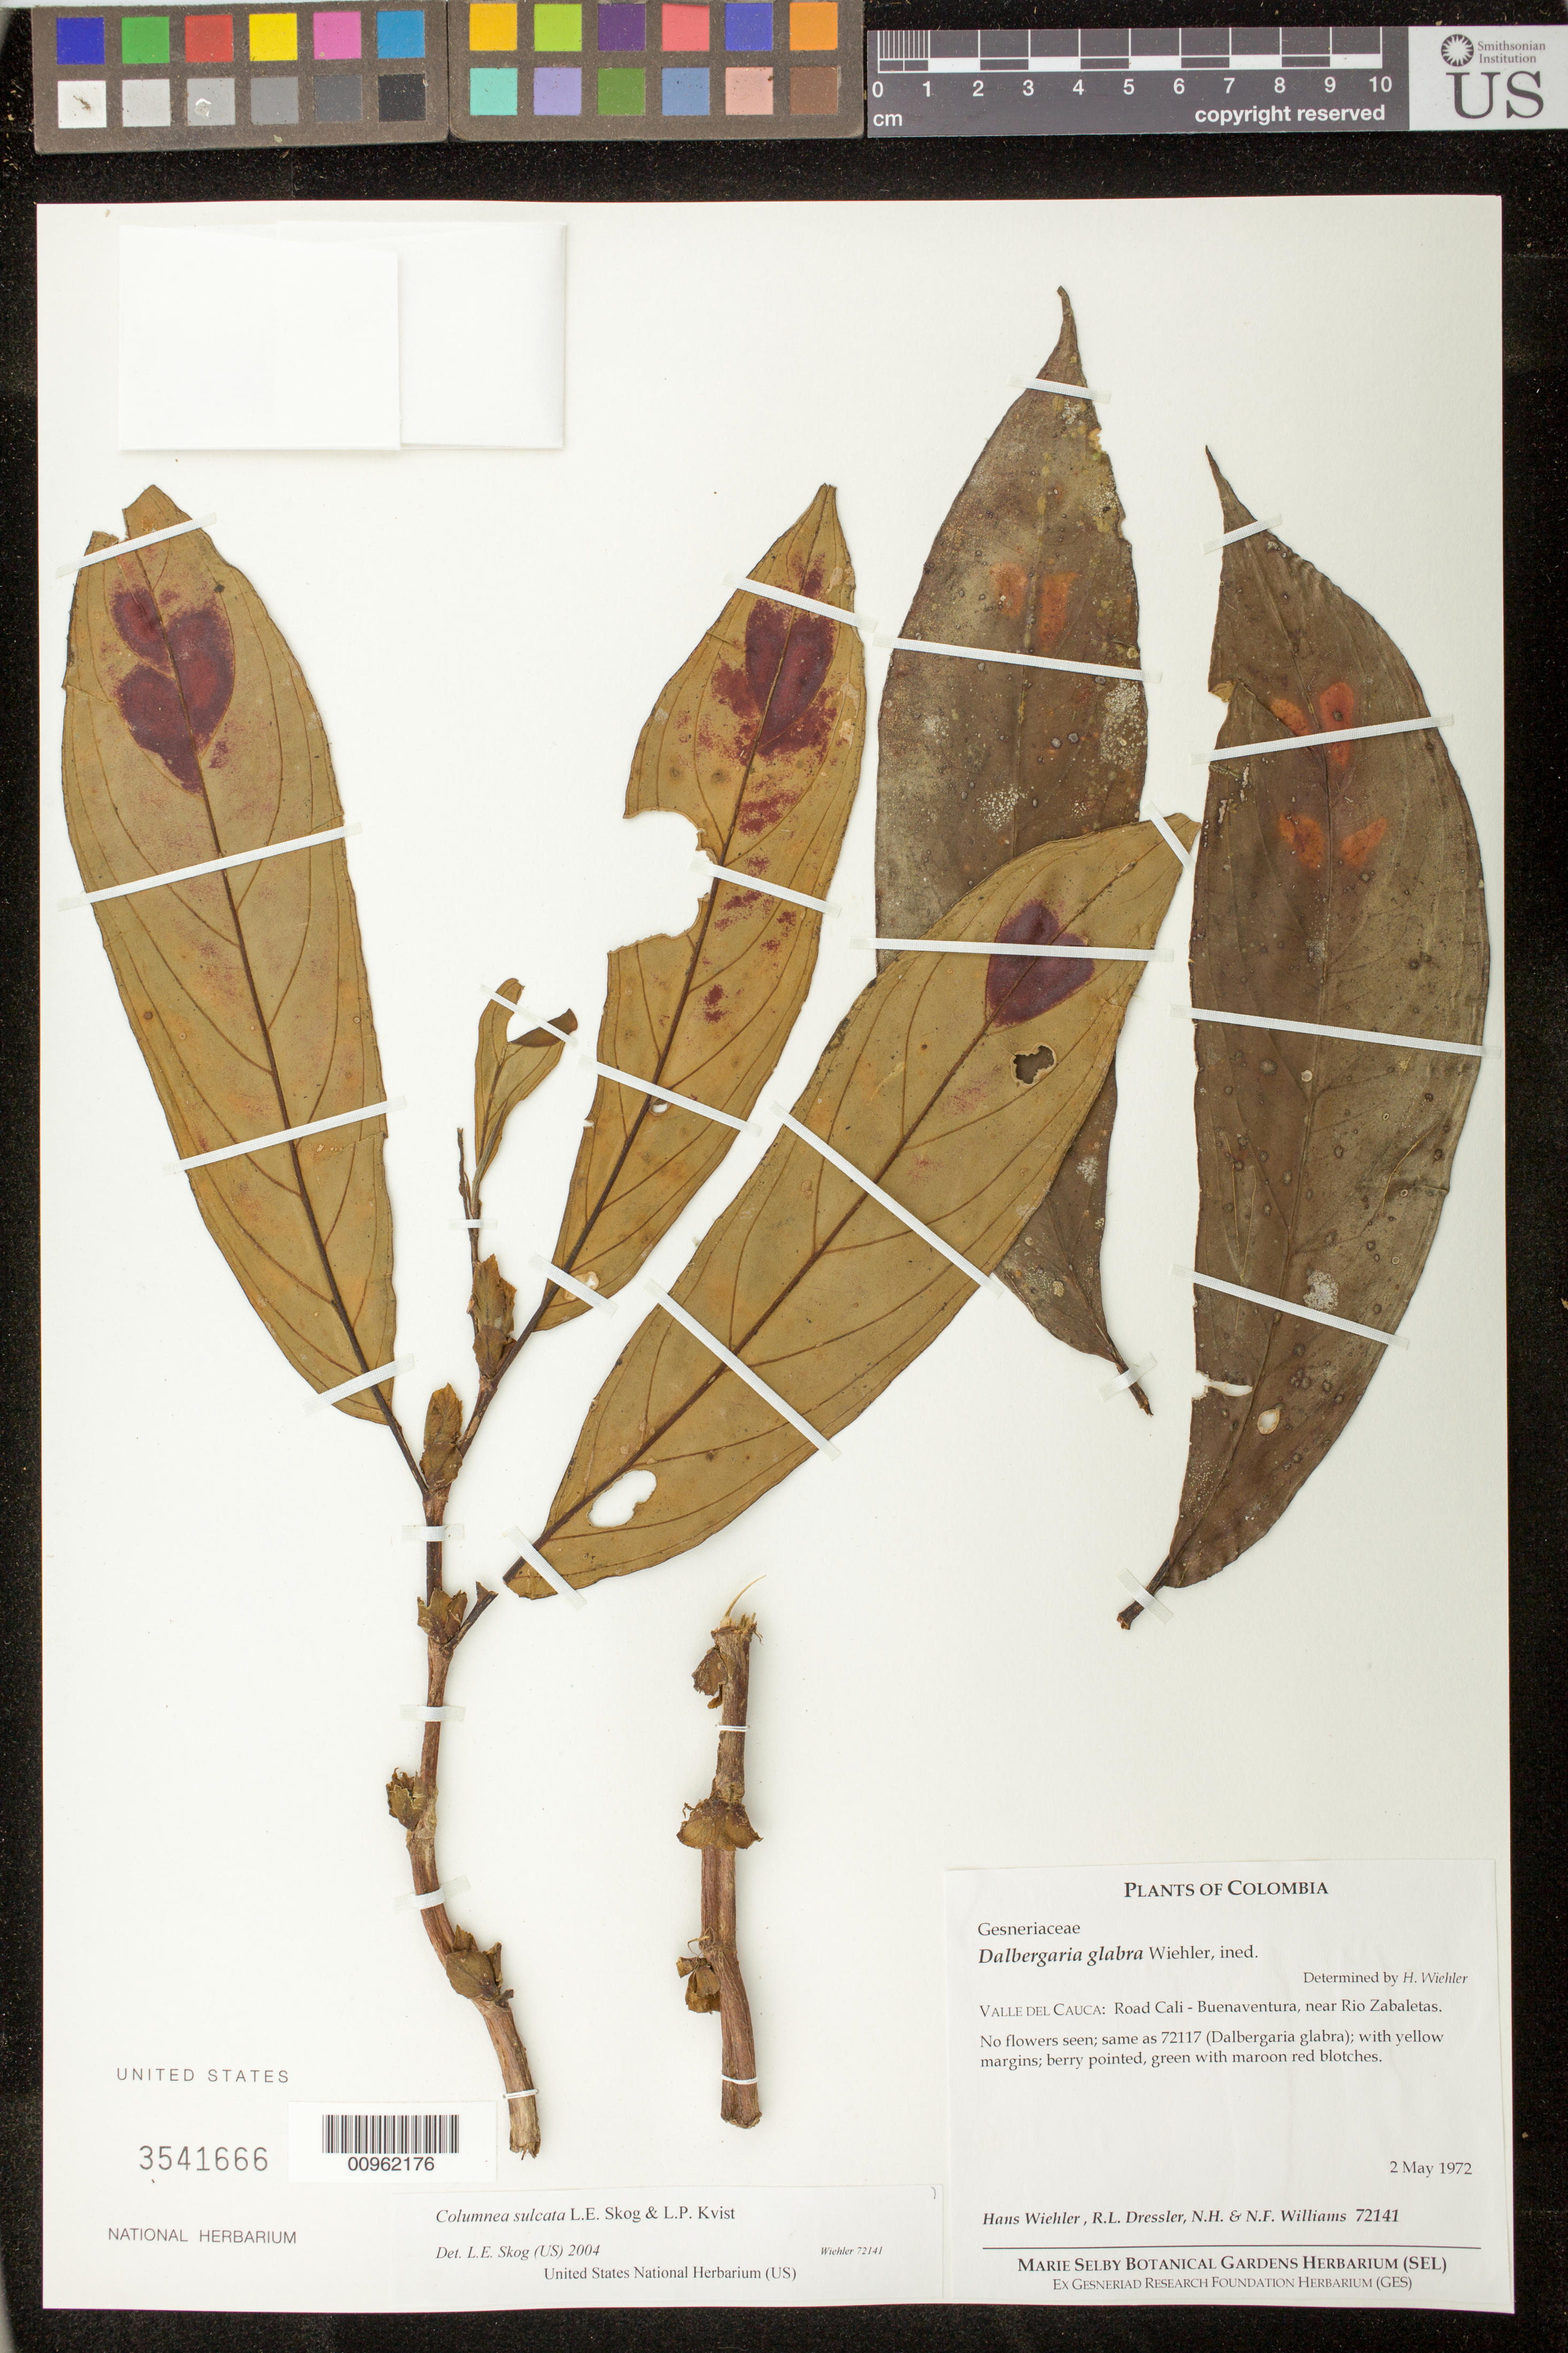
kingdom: Plantae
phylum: Tracheophyta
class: Magnoliopsida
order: Lamiales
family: Gesneriaceae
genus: Columnea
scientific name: Columnea sulcata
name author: L.E. Skog & L.P. Kvist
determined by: Skog, Laurence E.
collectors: H. J. Wiehler, R. Dressler, N. H. Williams & N. Williams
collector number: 72141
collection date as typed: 02 May 1972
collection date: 1972-05-02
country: Colombia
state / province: Valle del Cauca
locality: Valle del Cauca: road road Cali-Buenaventura, near Río Zabaletas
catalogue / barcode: US 3541666